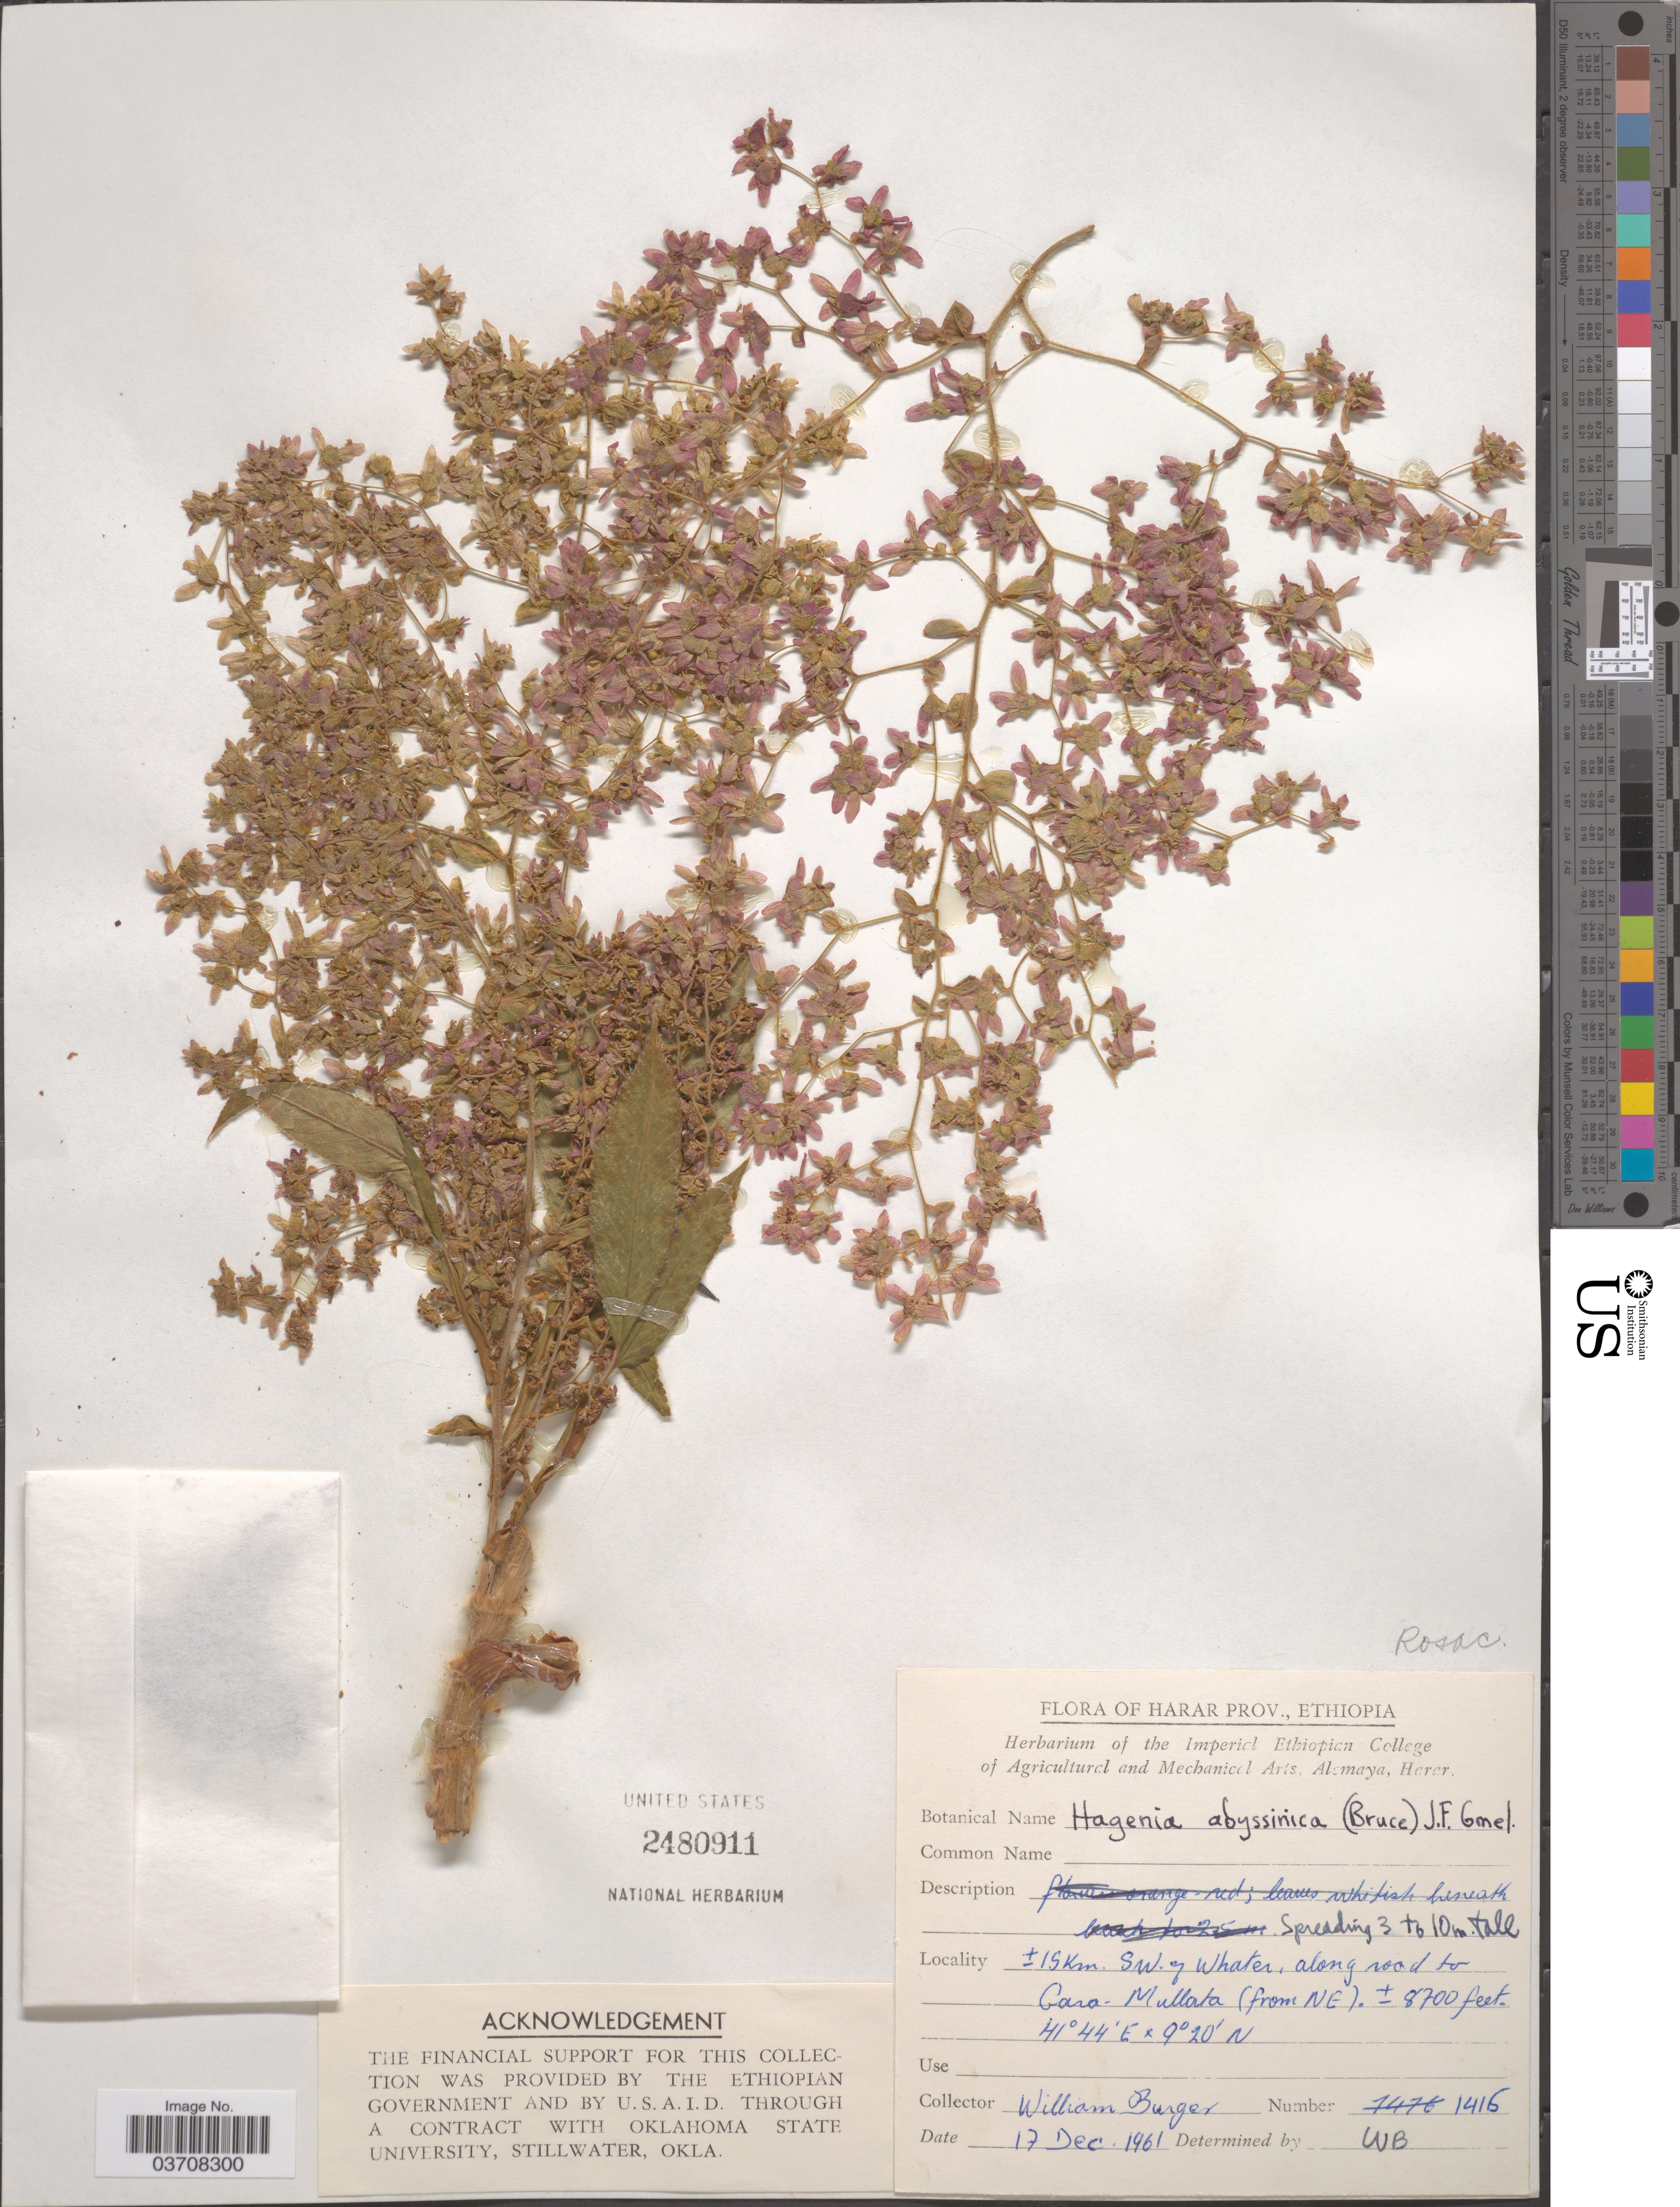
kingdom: Plantae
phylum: Tracheophyta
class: Magnoliopsida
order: Rosales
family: Rosaceae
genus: Hagenia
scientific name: Hagenia abyssinica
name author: (Bruce) J.F. Gmel.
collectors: W. Burger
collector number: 1416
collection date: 1961-12-17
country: Ethiopia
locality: Harrar Prov. ± 15 Km. SW. of Whater. along road to Gara-Mulatta (from NE).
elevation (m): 2652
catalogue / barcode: US 2480911